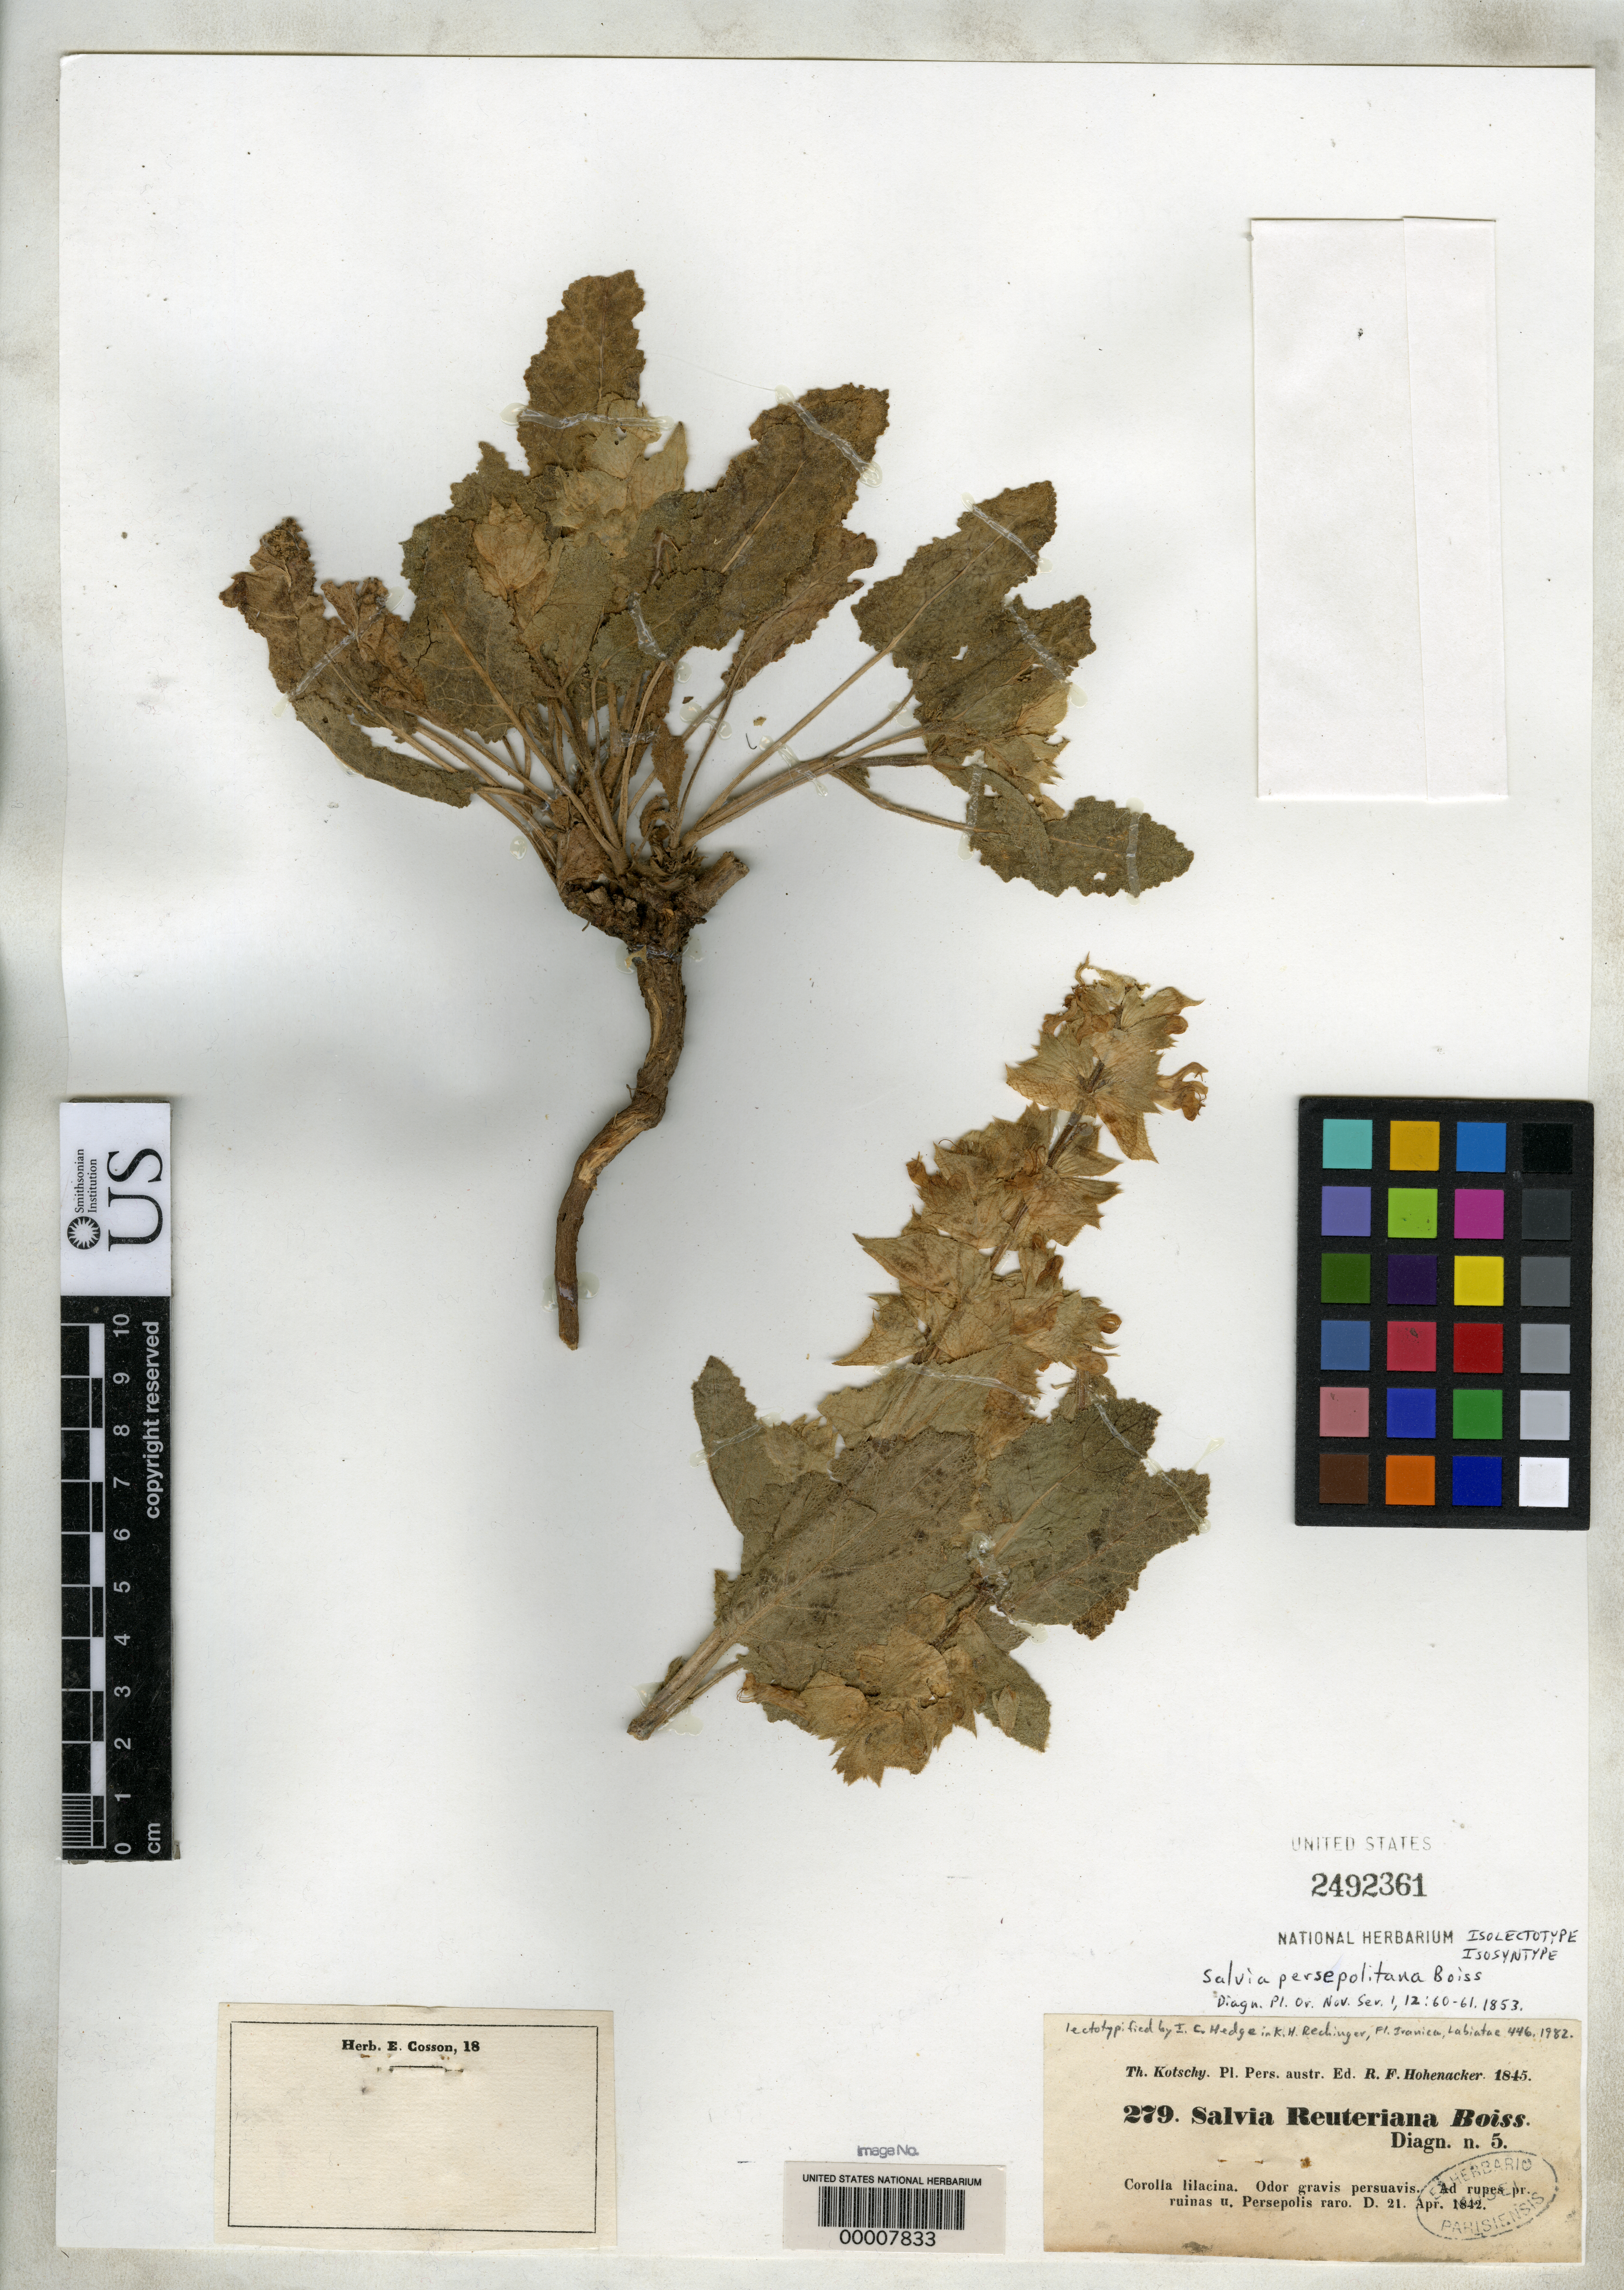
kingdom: Plantae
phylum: Tracheophyta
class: Magnoliopsida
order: Lamiales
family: Lamiaceae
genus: Salvia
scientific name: Salvia persepolitana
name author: Boiss.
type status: Isolectotype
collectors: K. G. Kotschy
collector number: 279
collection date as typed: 21 Apr 1842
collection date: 1842-04-21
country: Iran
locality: Ad upres pr. ruinas u. Persepolis raro.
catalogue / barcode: US 2492361